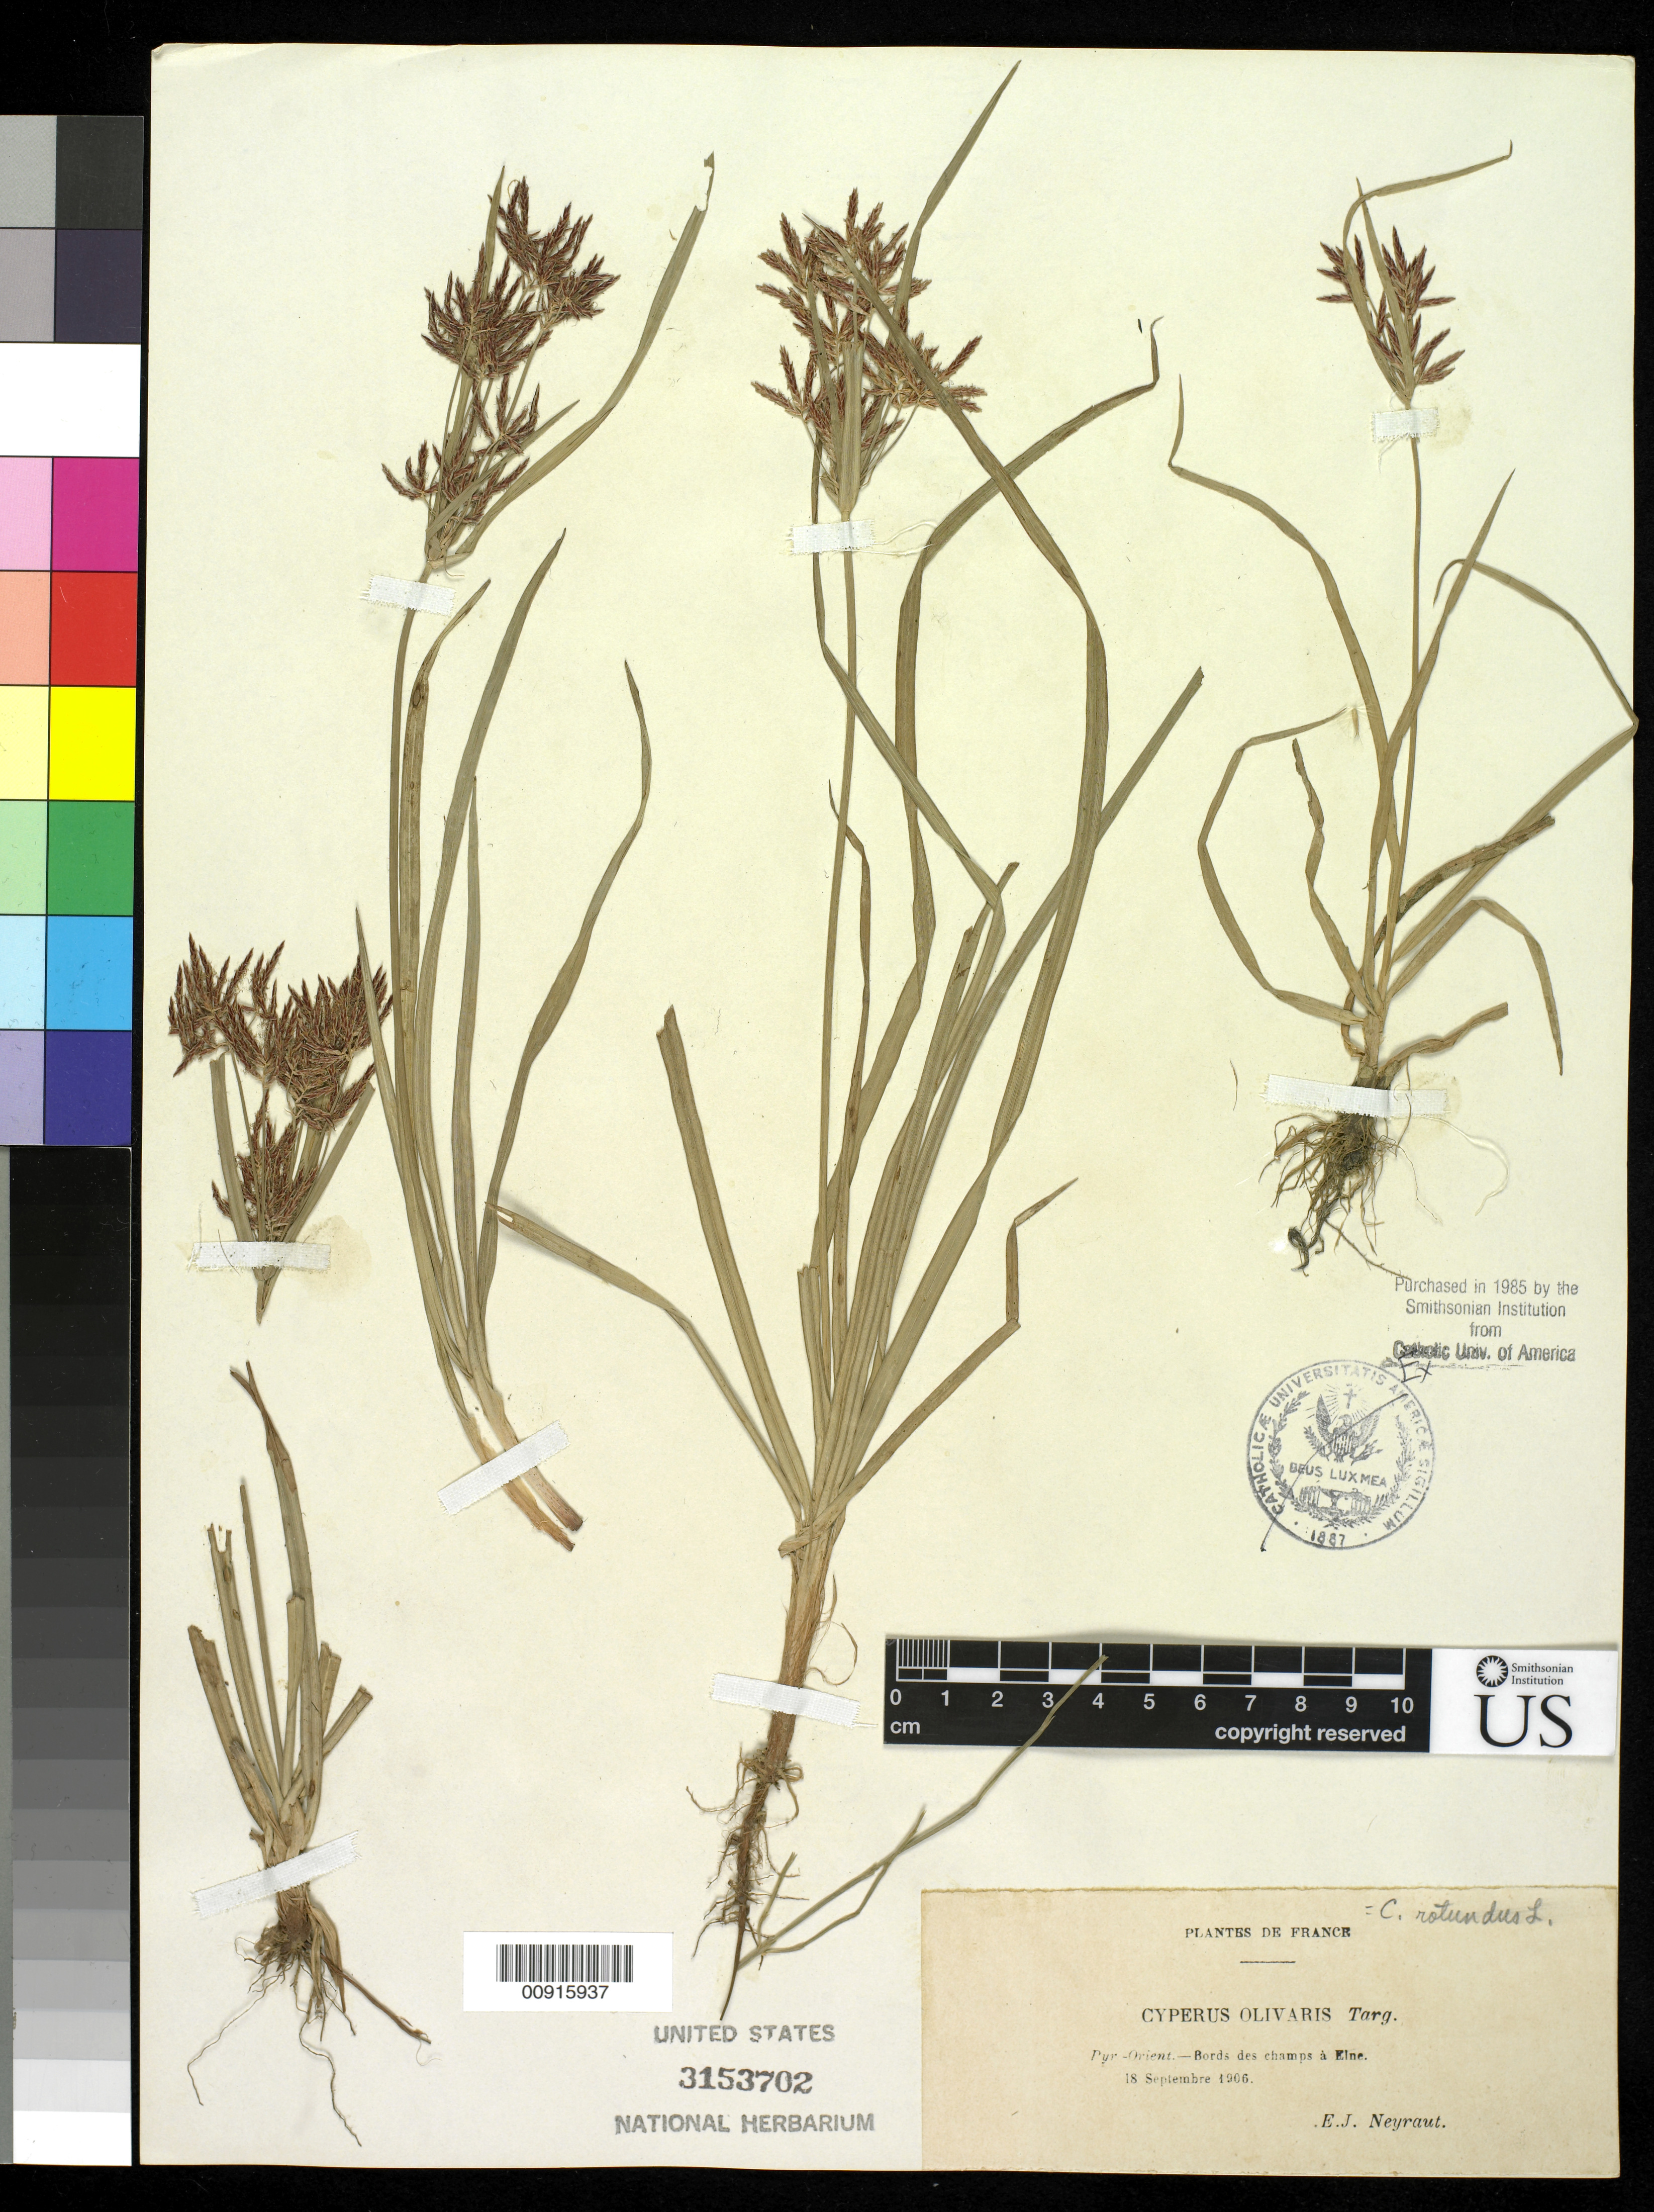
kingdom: Plantae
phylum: Tracheophyta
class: Liliopsida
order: Poales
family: Cyperaceae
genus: Cyperus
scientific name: Cyperus rotundus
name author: L.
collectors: E. Neyraut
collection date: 1906-09-18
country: France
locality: Pyrennes--Bords des champs a Elne.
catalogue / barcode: US 3153702